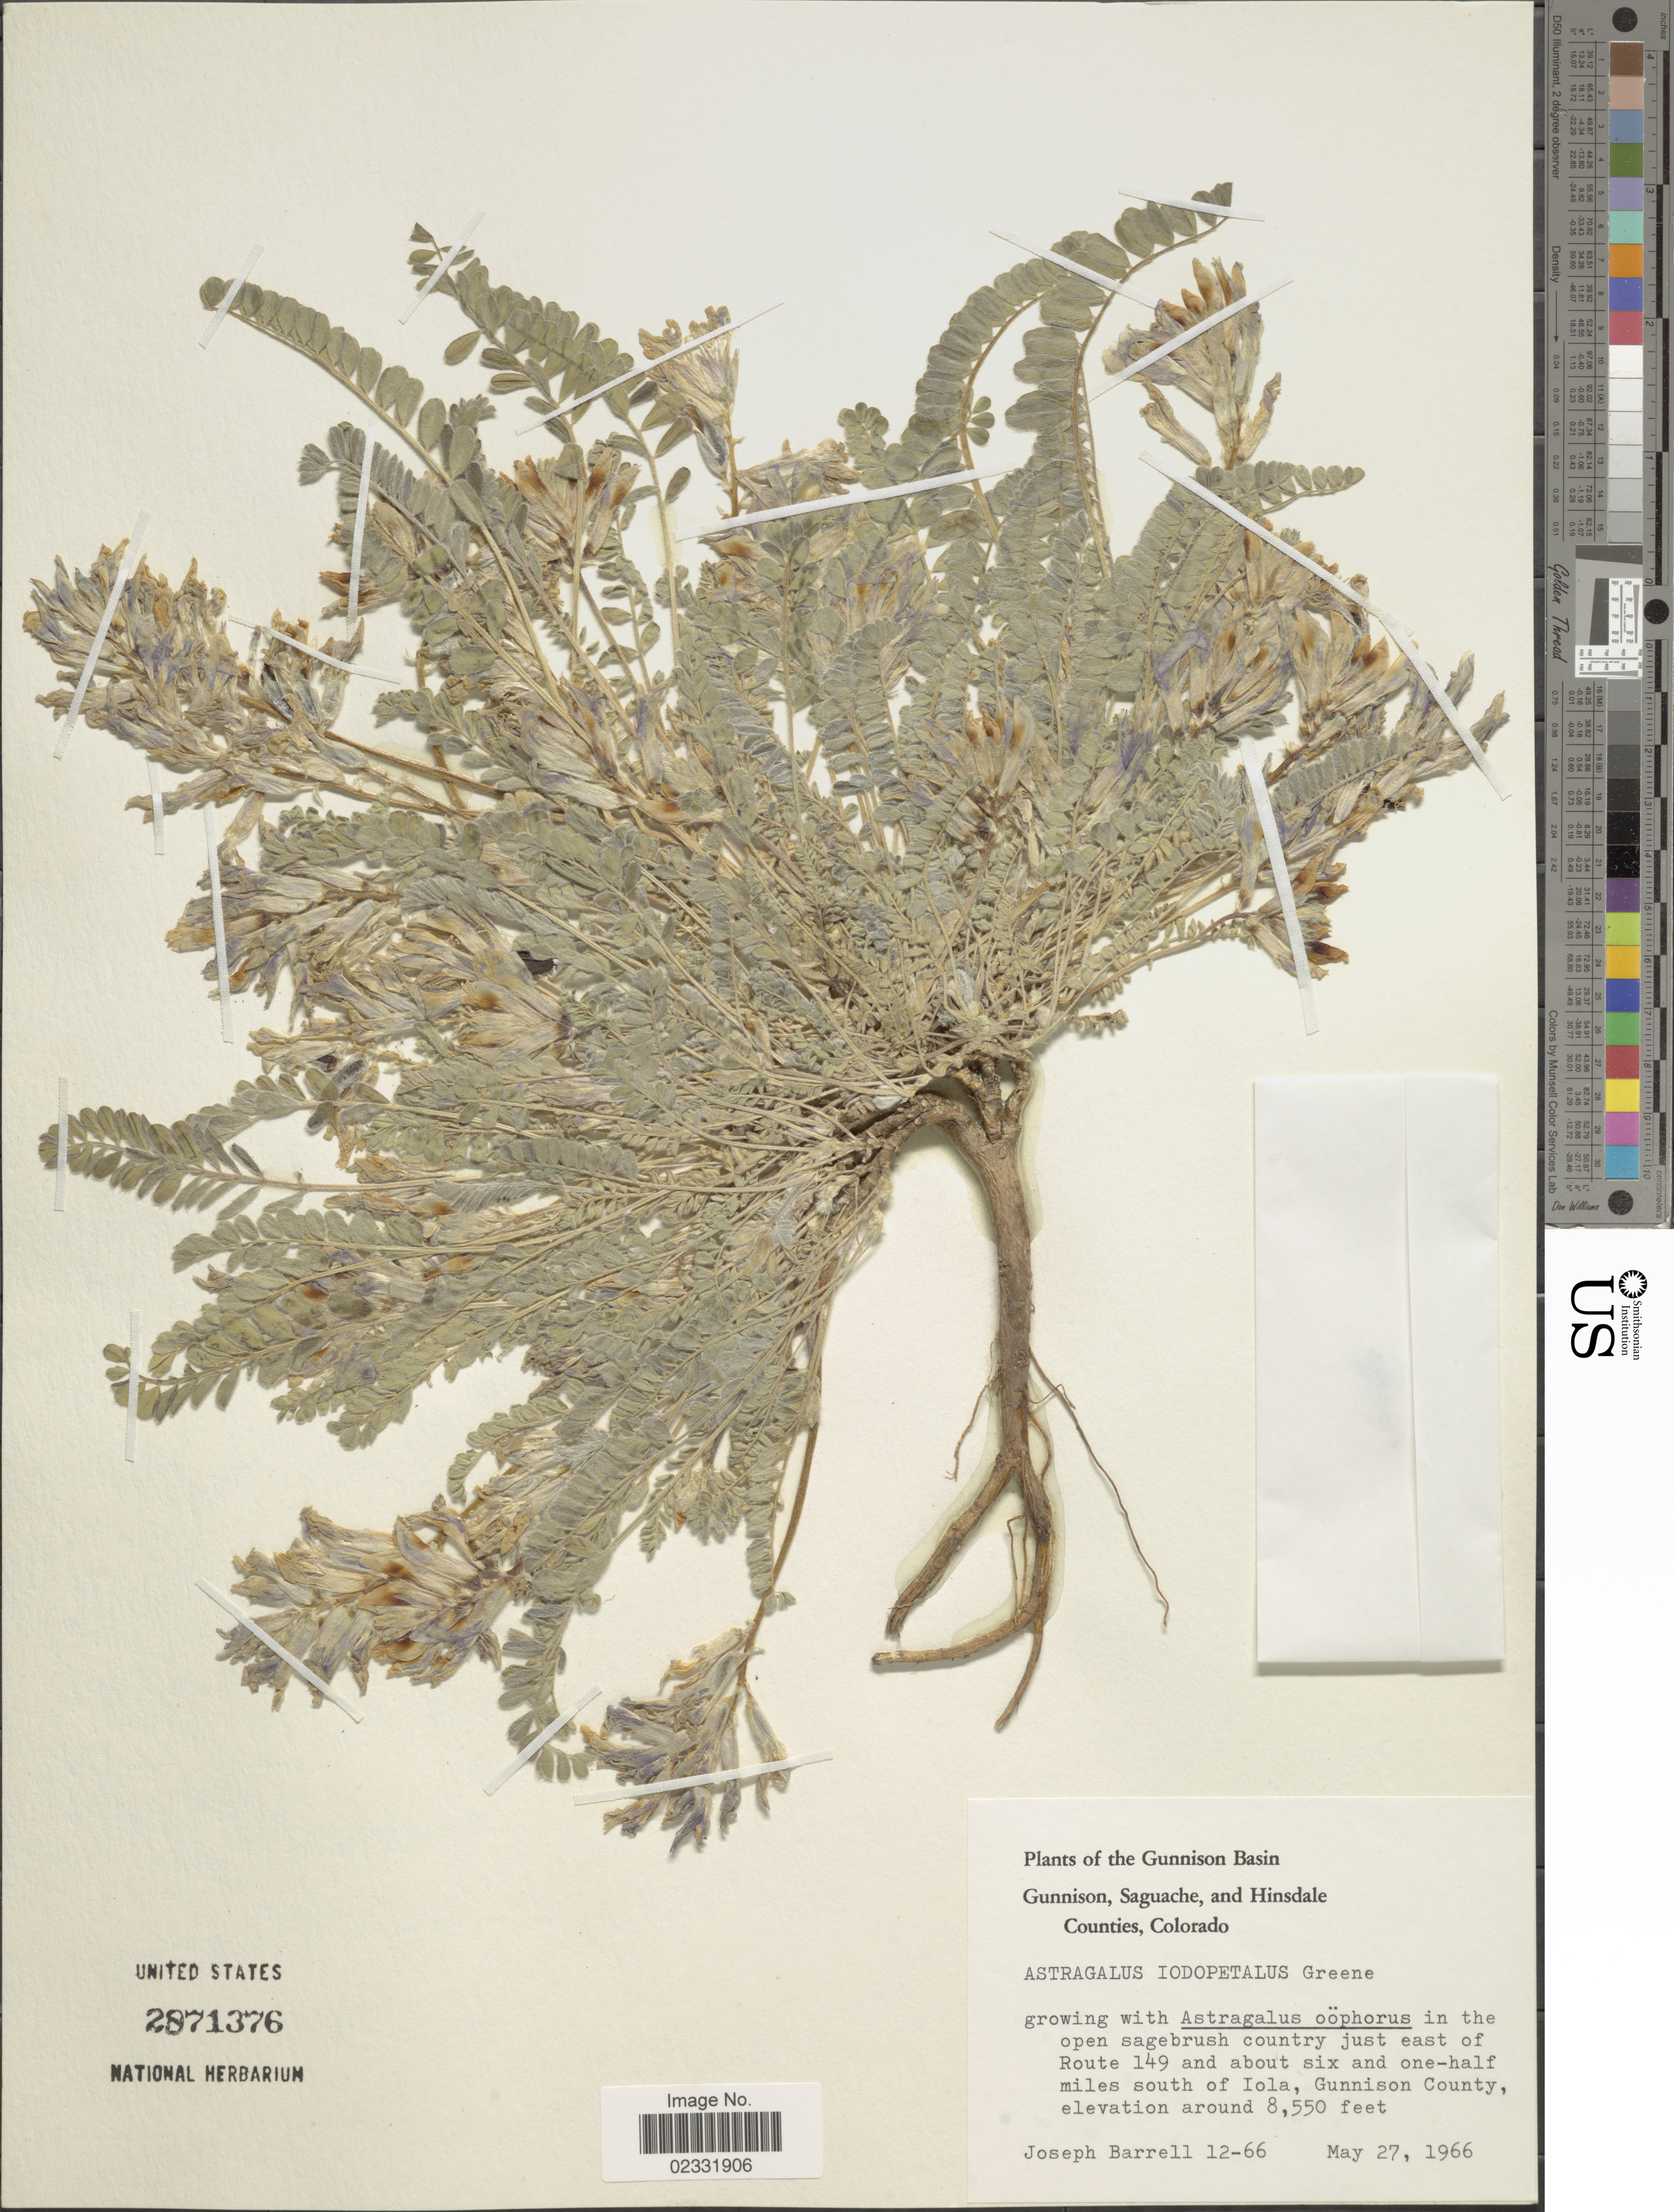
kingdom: Plantae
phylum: Tracheophyta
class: Magnoliopsida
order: Fabales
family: Fabaceae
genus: Astragalus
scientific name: Astragalus iodopetalus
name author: (Rydb.) Barneby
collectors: J. Barrell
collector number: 12-66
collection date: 1966-05-27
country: United States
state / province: Colorado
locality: The Gunnison Basin, Gunnison, Saguache, and Hinsdale Counties, in the open sagebrush country just east of Route 149 and about six and one- half miles south of Lola, Gunnison County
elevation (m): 2606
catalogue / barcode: US 2871376